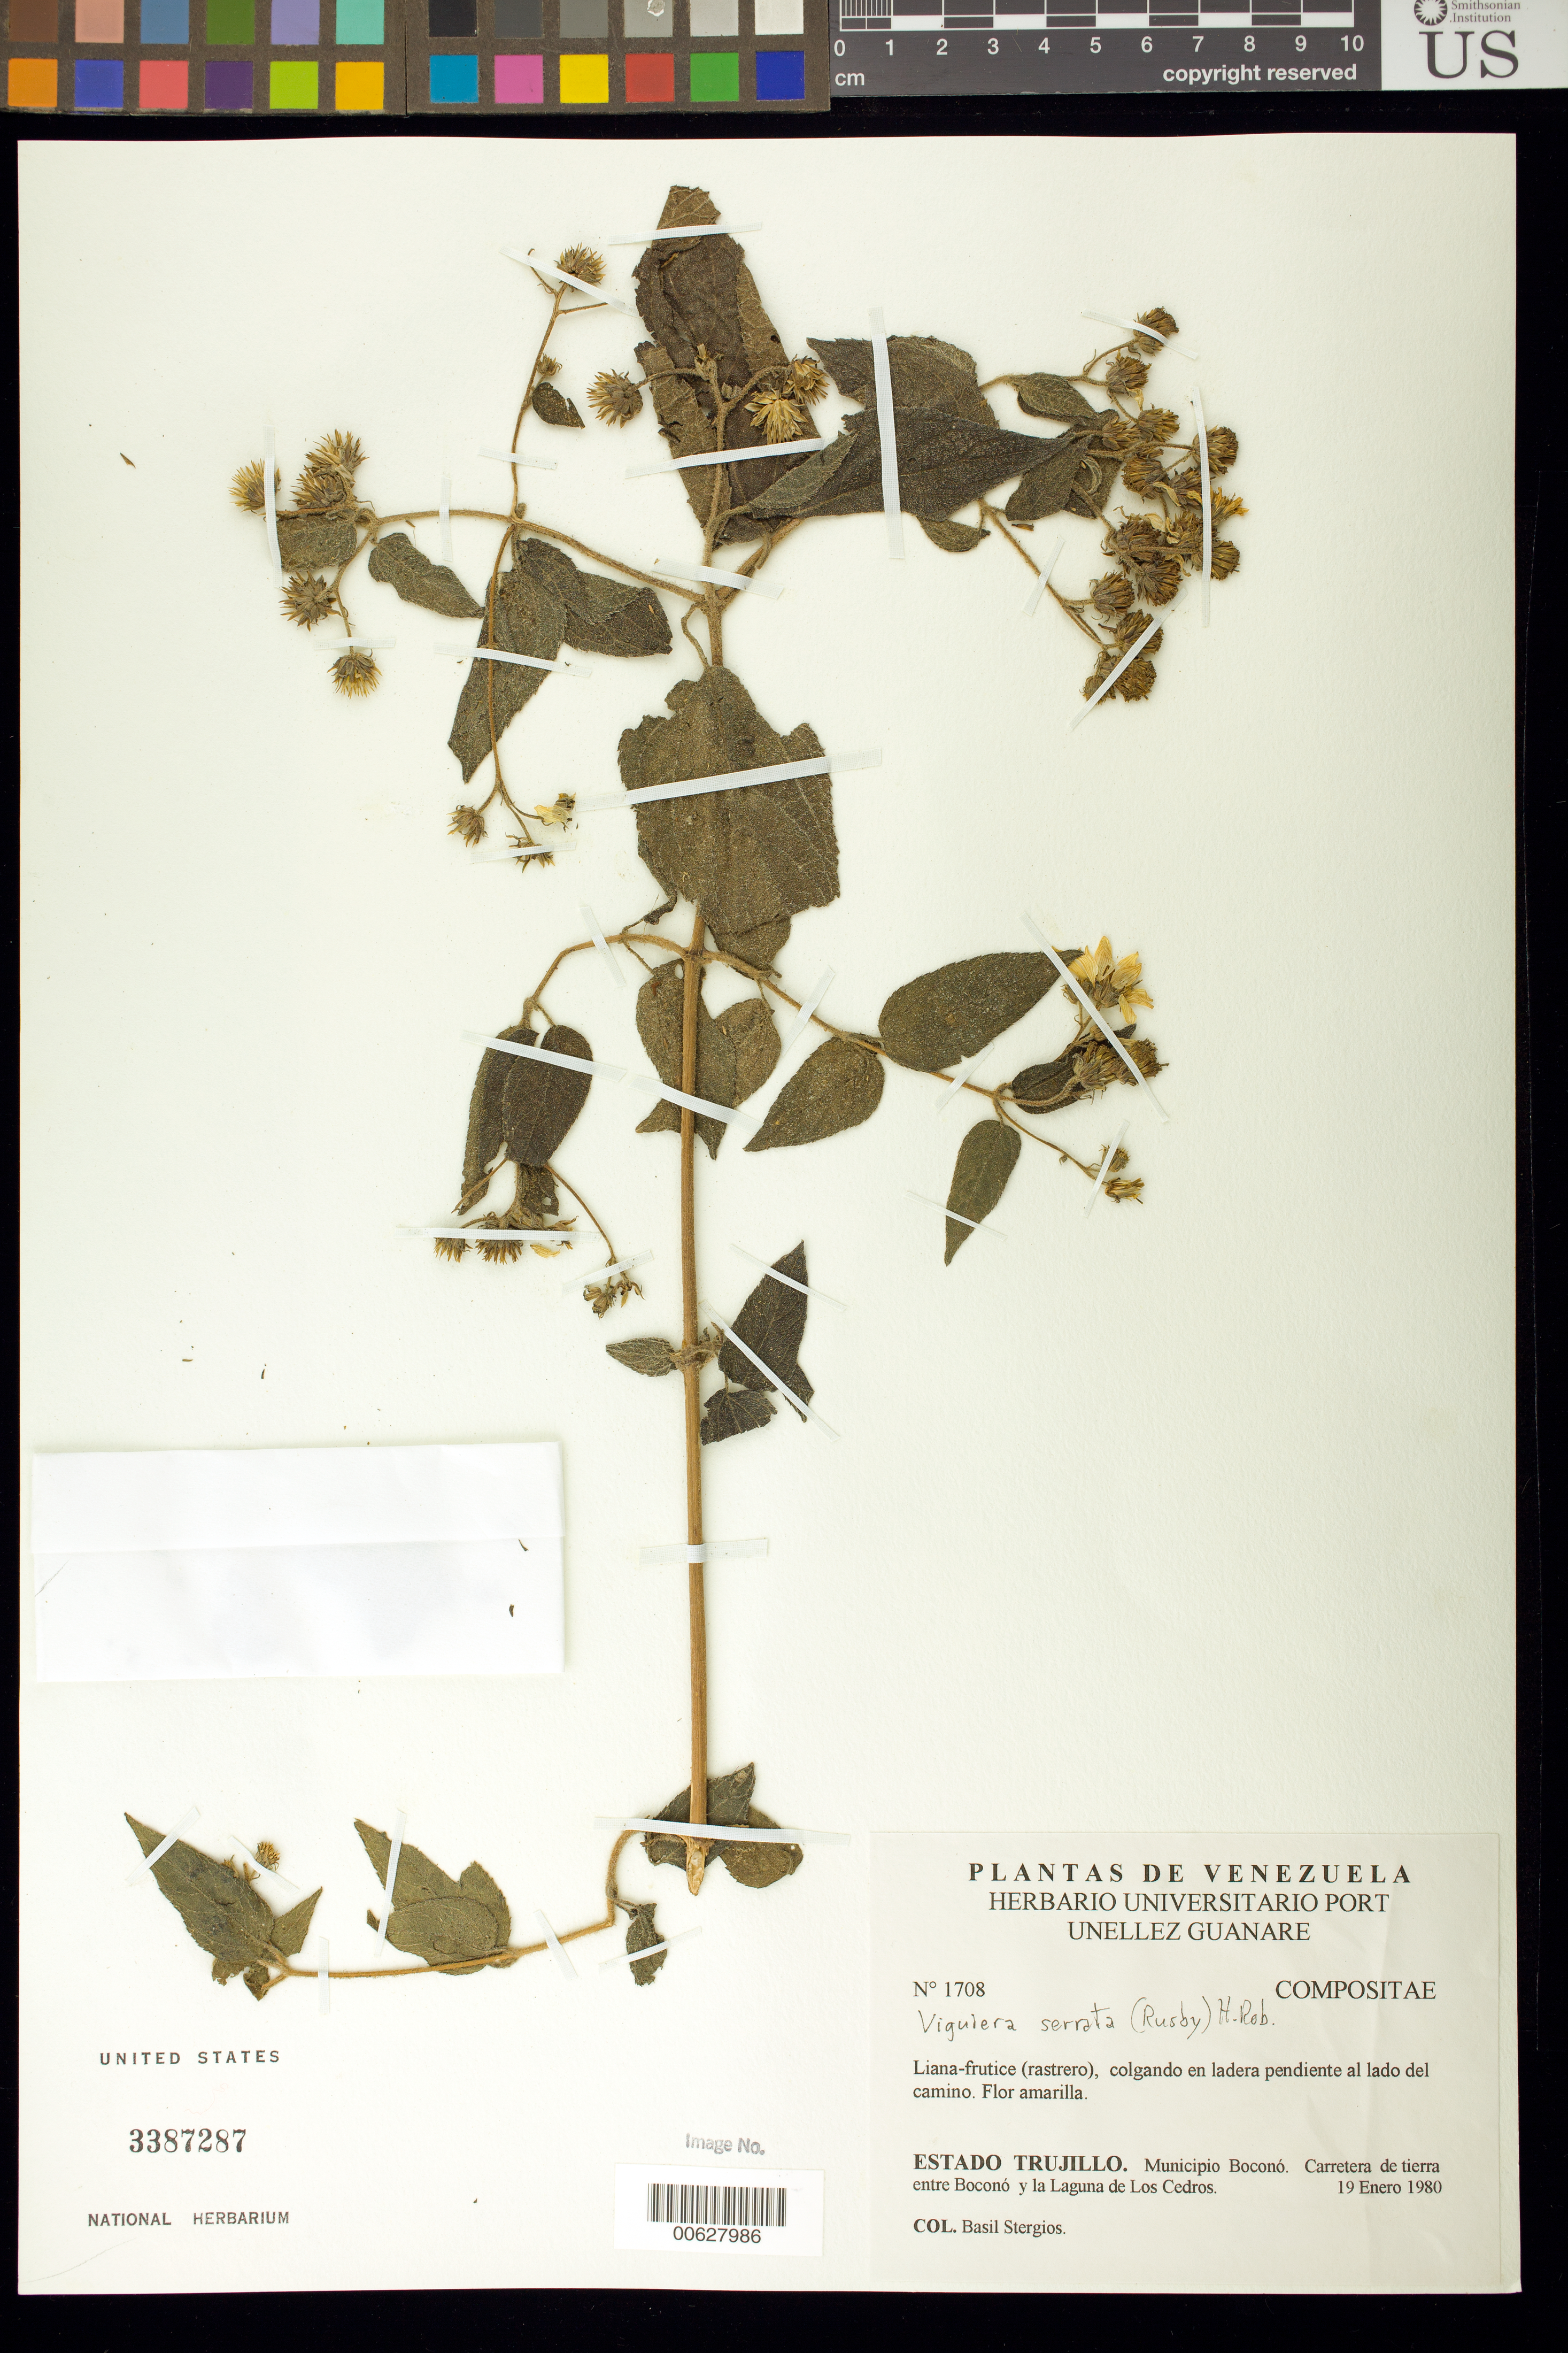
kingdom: Plantae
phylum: Tracheophyta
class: Magnoliopsida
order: Asterales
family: Asteraceae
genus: Viguiera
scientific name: Viguiera serrata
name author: (Rusby) H. Rob.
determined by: Robinson, Harold E., (US)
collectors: B. G. Stergios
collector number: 1708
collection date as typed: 19 Jan 1980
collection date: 1980-01-19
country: Venezuela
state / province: Trujillo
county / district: Boconó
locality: Carretera de tierra entre Boconó y la Laguna de Los Cedros.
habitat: Colgando en ladera pendiente al lado del camino.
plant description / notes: PORT, US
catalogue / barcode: US 3387287